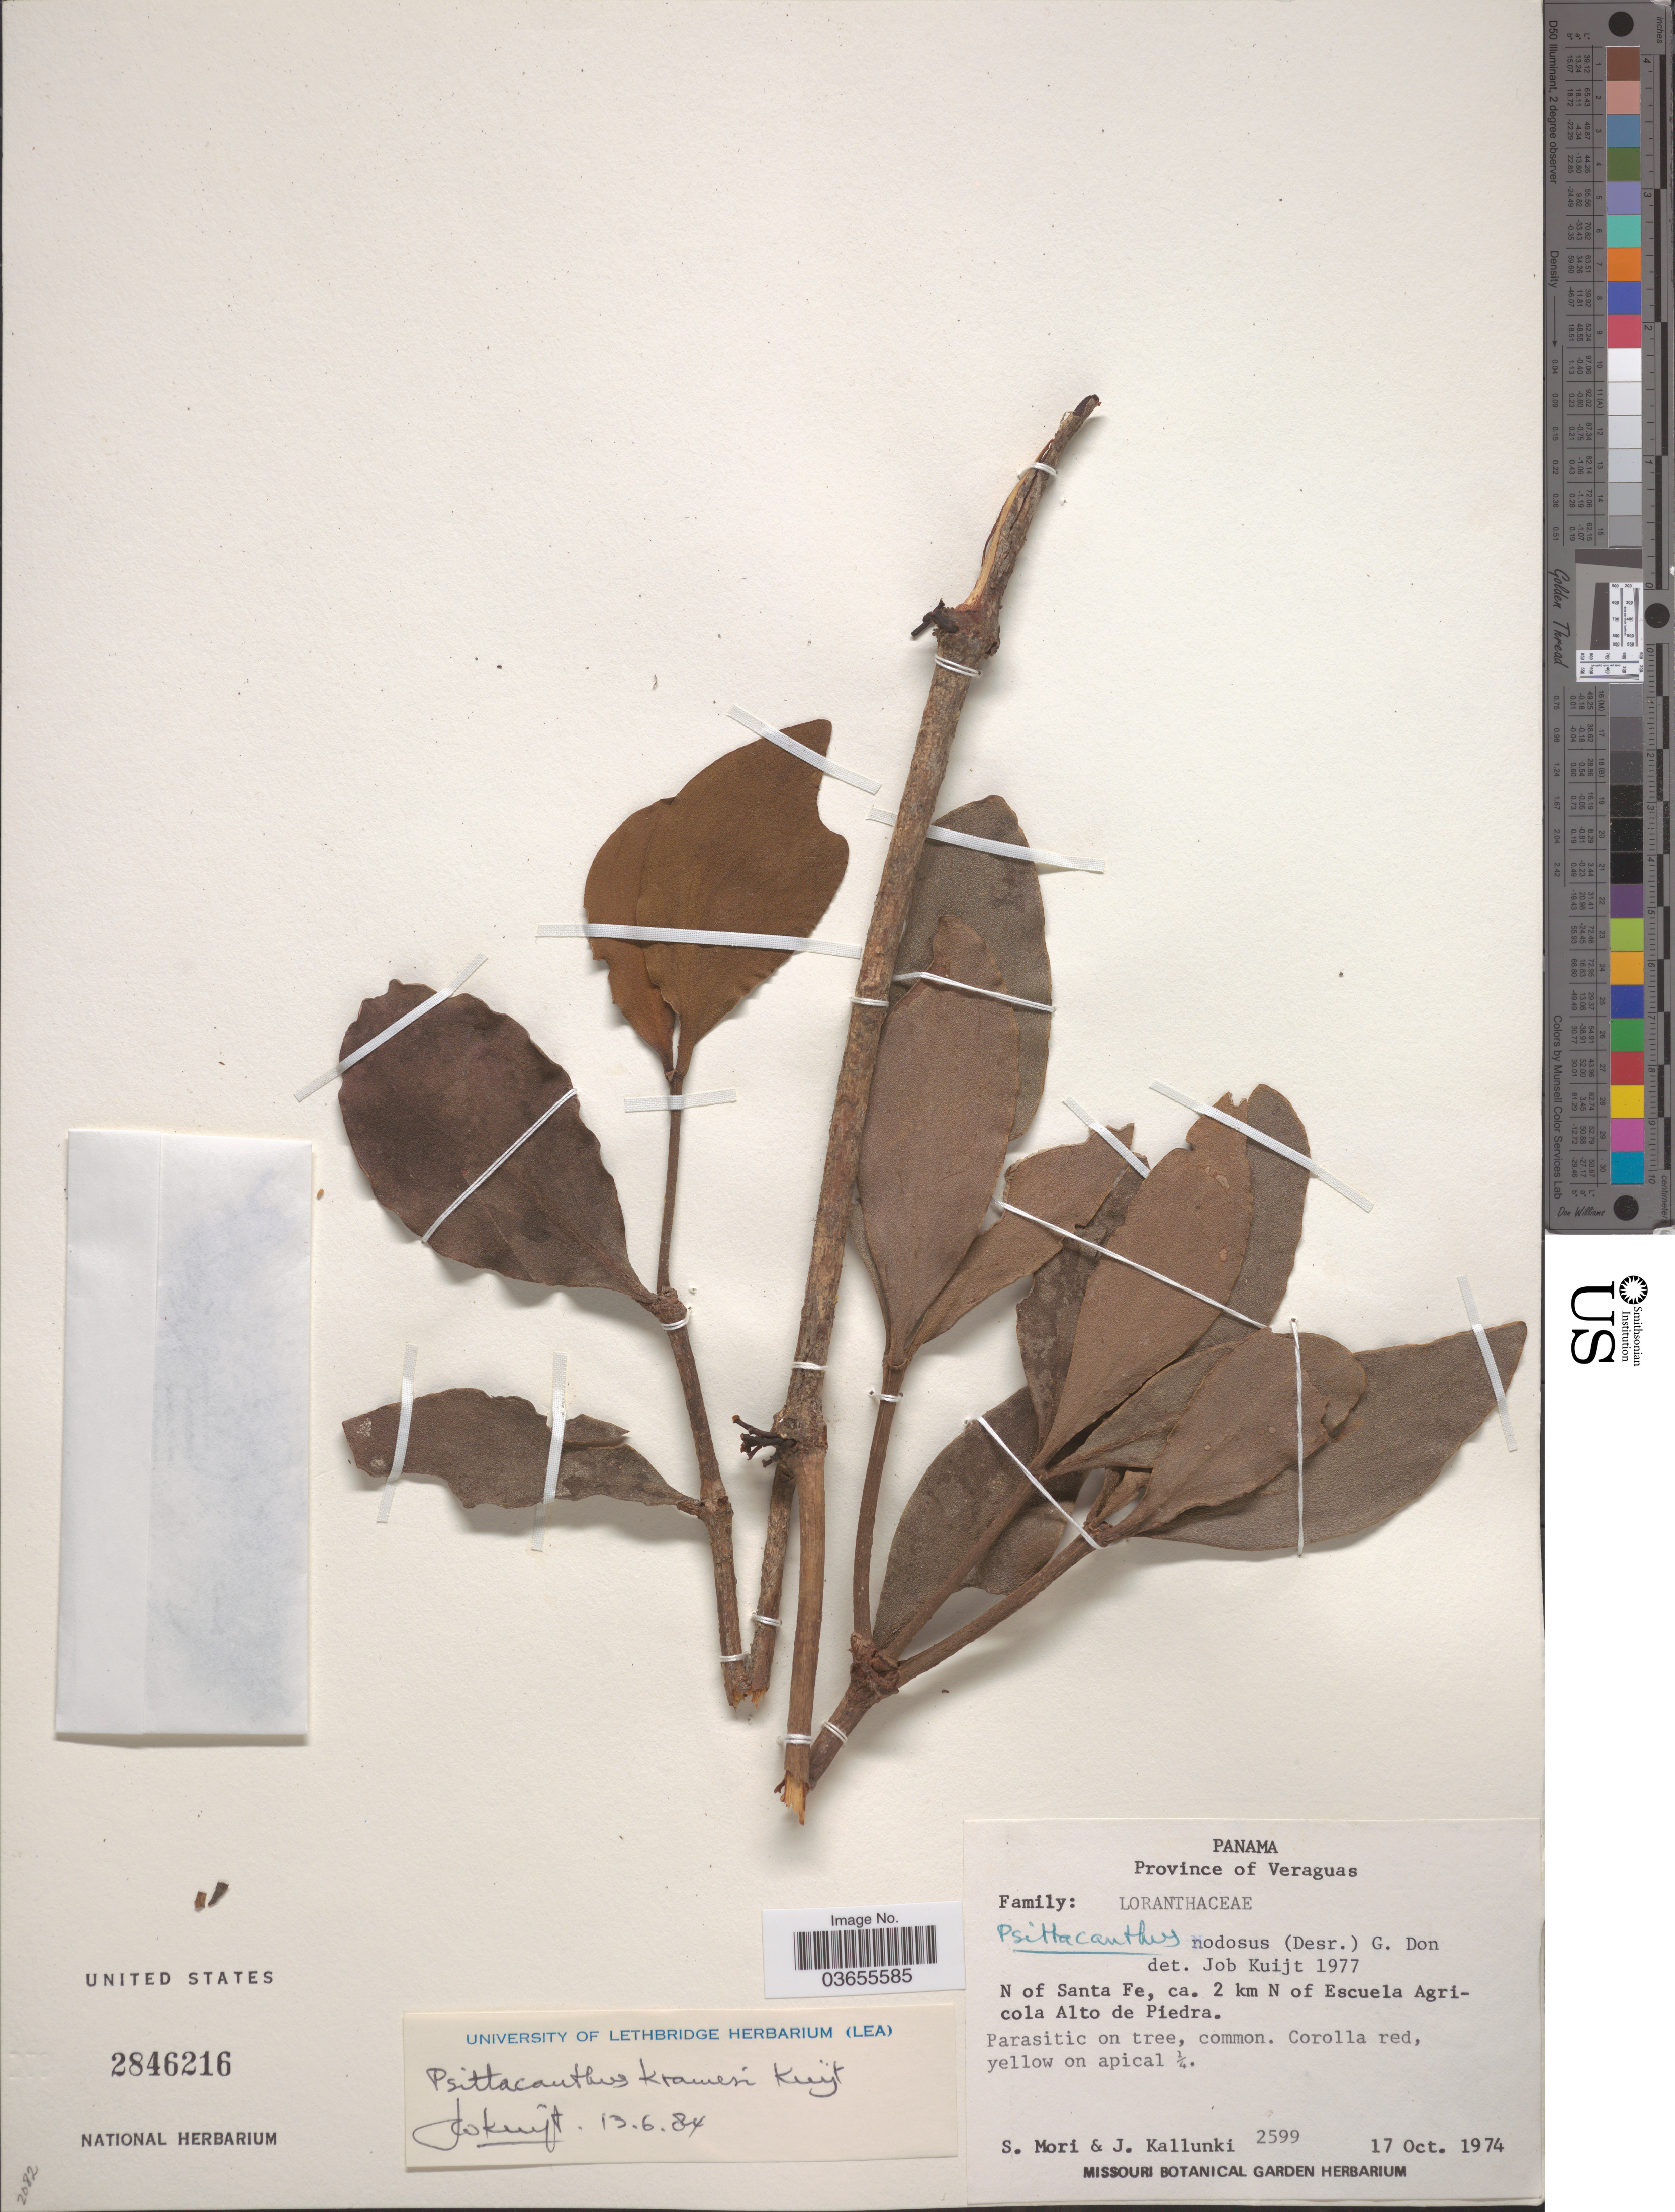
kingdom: Plantae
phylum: Tracheophyta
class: Magnoliopsida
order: Santalales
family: Loranthaceae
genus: Psittacanthus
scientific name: Psittacanthus krameri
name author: Kuijt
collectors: S. Mori & J. Kallunki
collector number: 2599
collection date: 1974-10-17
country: Panama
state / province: Veraguas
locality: N of Santa Fe, ca. 2 km N of Escuela Agricola Alto de Piedra.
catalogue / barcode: US 2846216